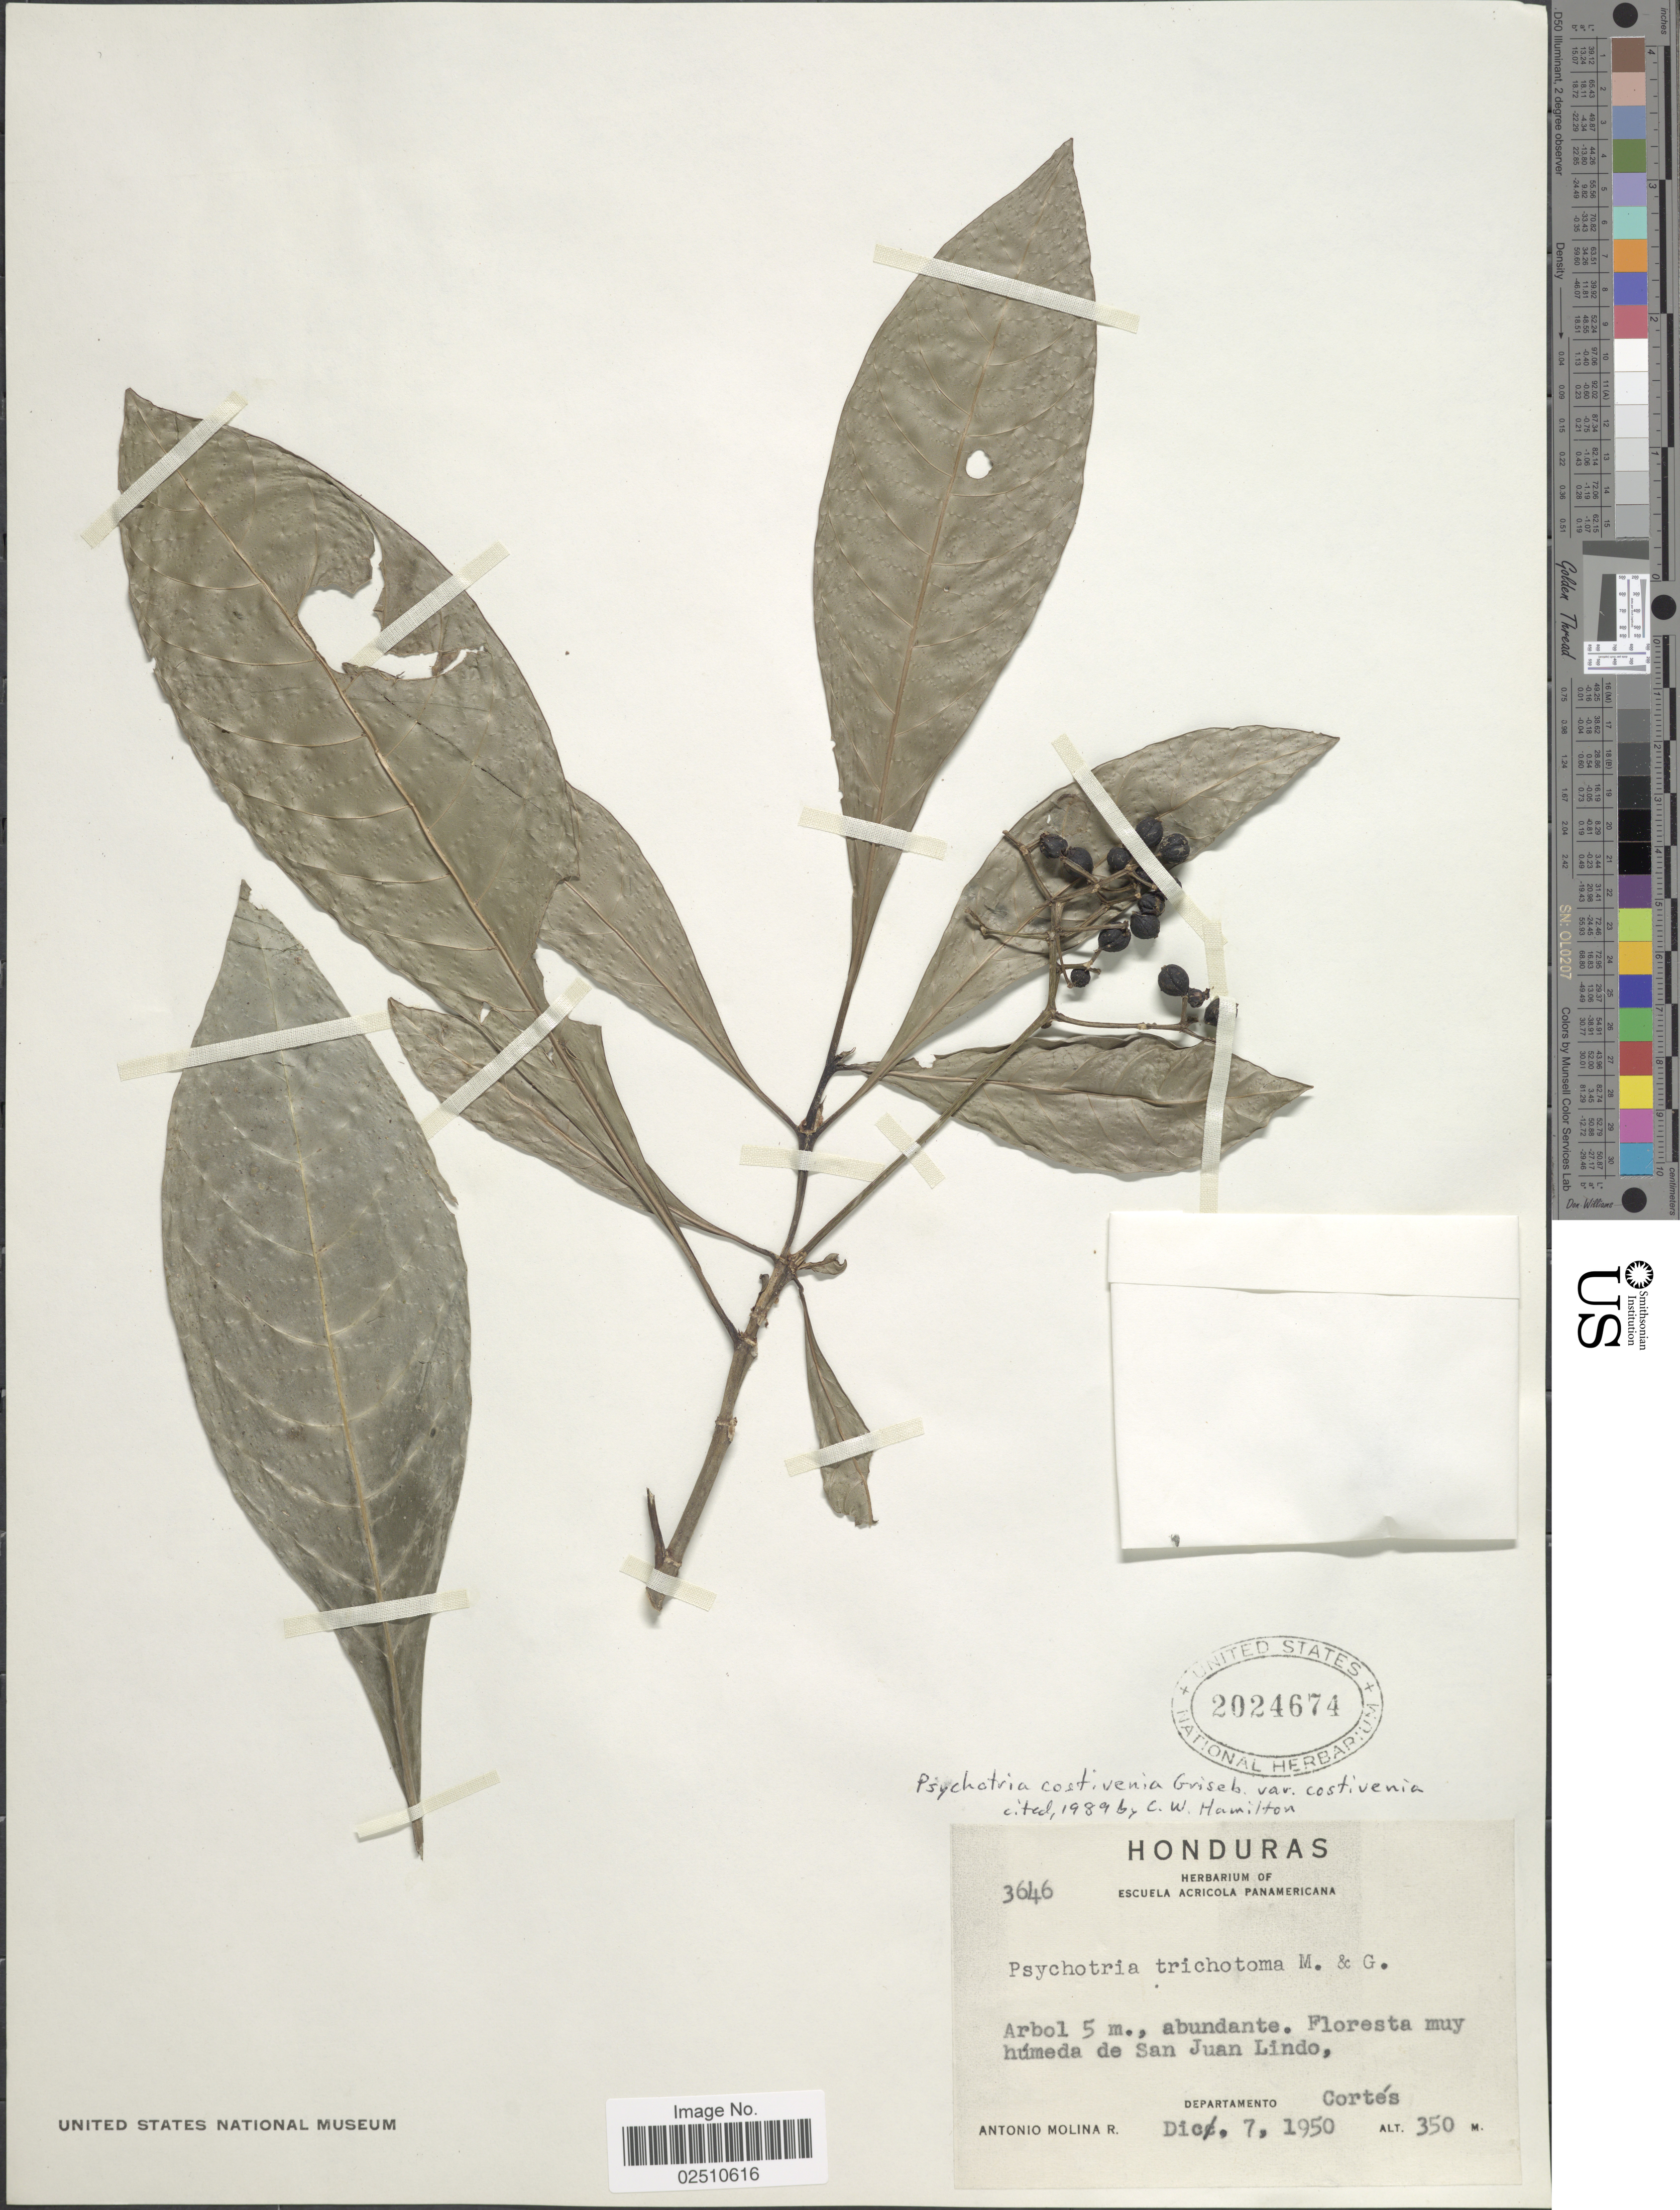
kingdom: Plantae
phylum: Tracheophyta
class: Magnoliopsida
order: Gentianales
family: Rubiaceae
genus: Psychotria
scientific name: Psychotria costivenia var. costivenia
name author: Griseb.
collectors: A. Molina R.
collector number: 3646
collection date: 1950-12-07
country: Honduras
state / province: Cortés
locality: San Juan Lindo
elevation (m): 350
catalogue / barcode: US 2024674